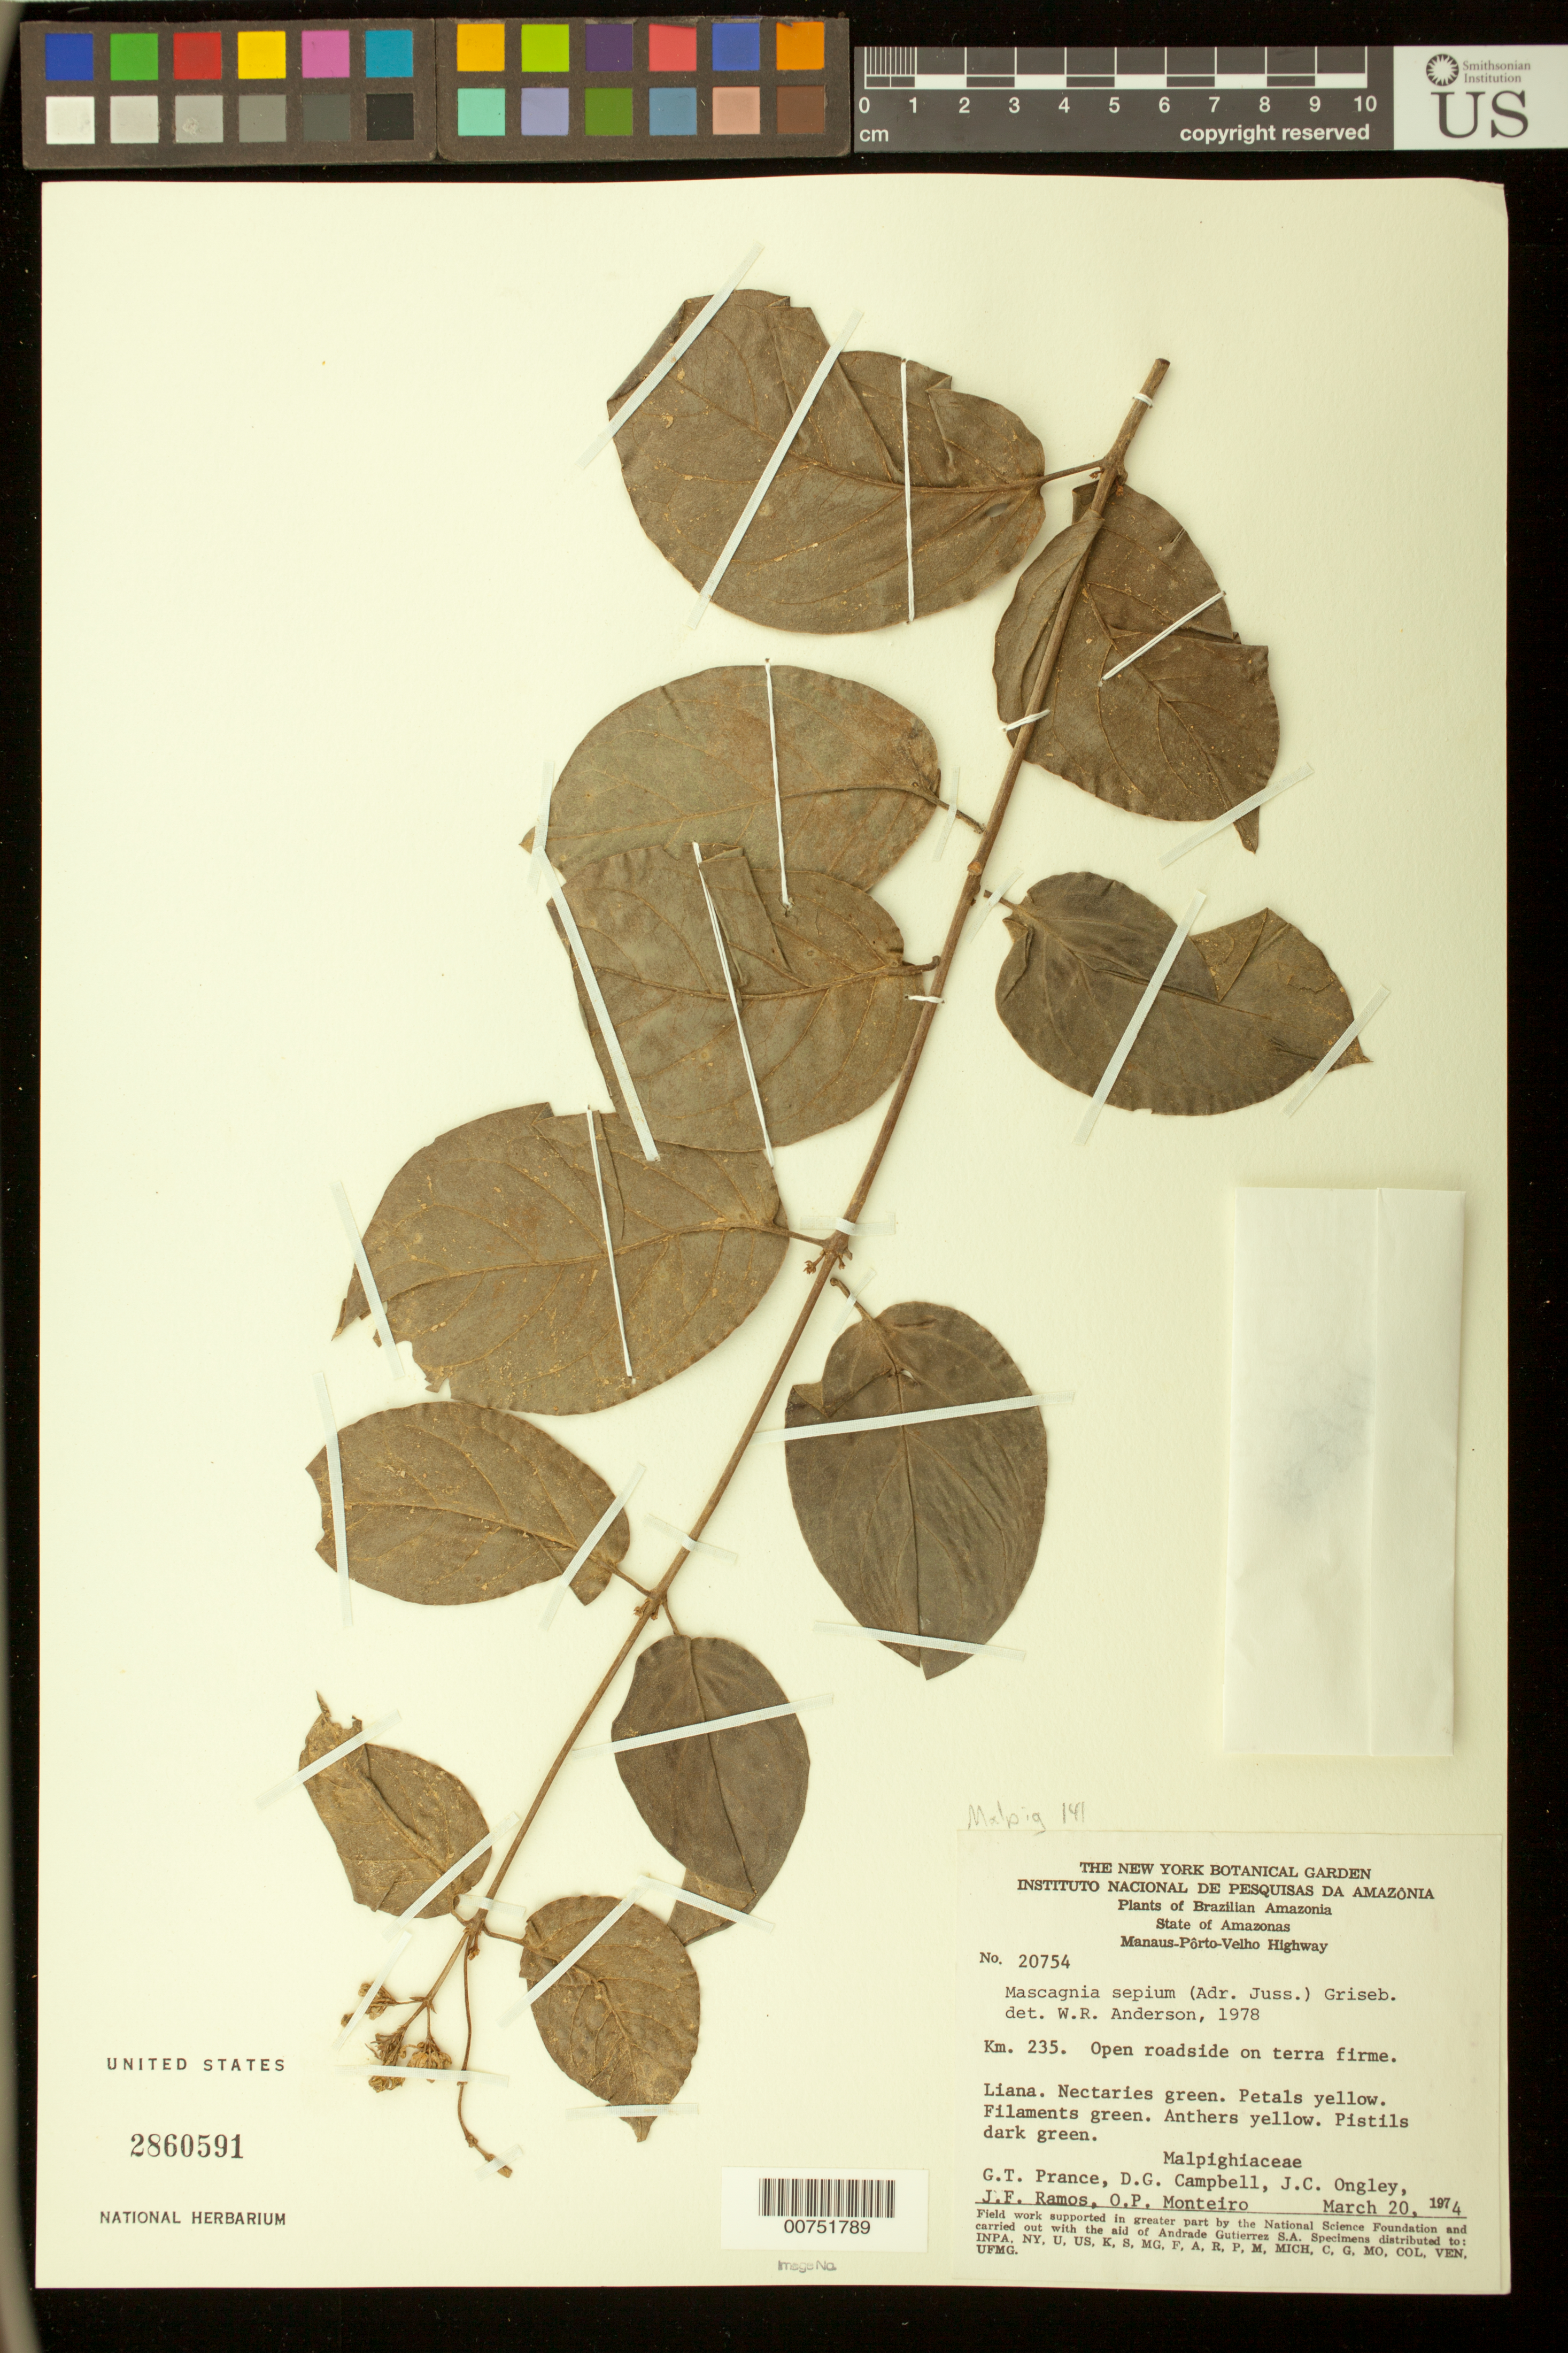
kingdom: Plantae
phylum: Tracheophyta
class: Magnoliopsida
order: Malpighiales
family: Malpighiaceae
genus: Mascagnia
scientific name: Mascagnia sepium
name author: (A. Juss.) Griseb.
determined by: Anderson, W. R., (MICH), University of Michigan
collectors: G. T. Prance, D. G. Campbell, J. C. Ongley, J. F. Ramos & O. P. Monteiro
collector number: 20754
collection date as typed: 20-Mar-74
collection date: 1974-03-20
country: Brazil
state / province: Amazonas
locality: Manaus-Porto-Velho Highway, km 235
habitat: Open roadside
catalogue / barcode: US 2860591